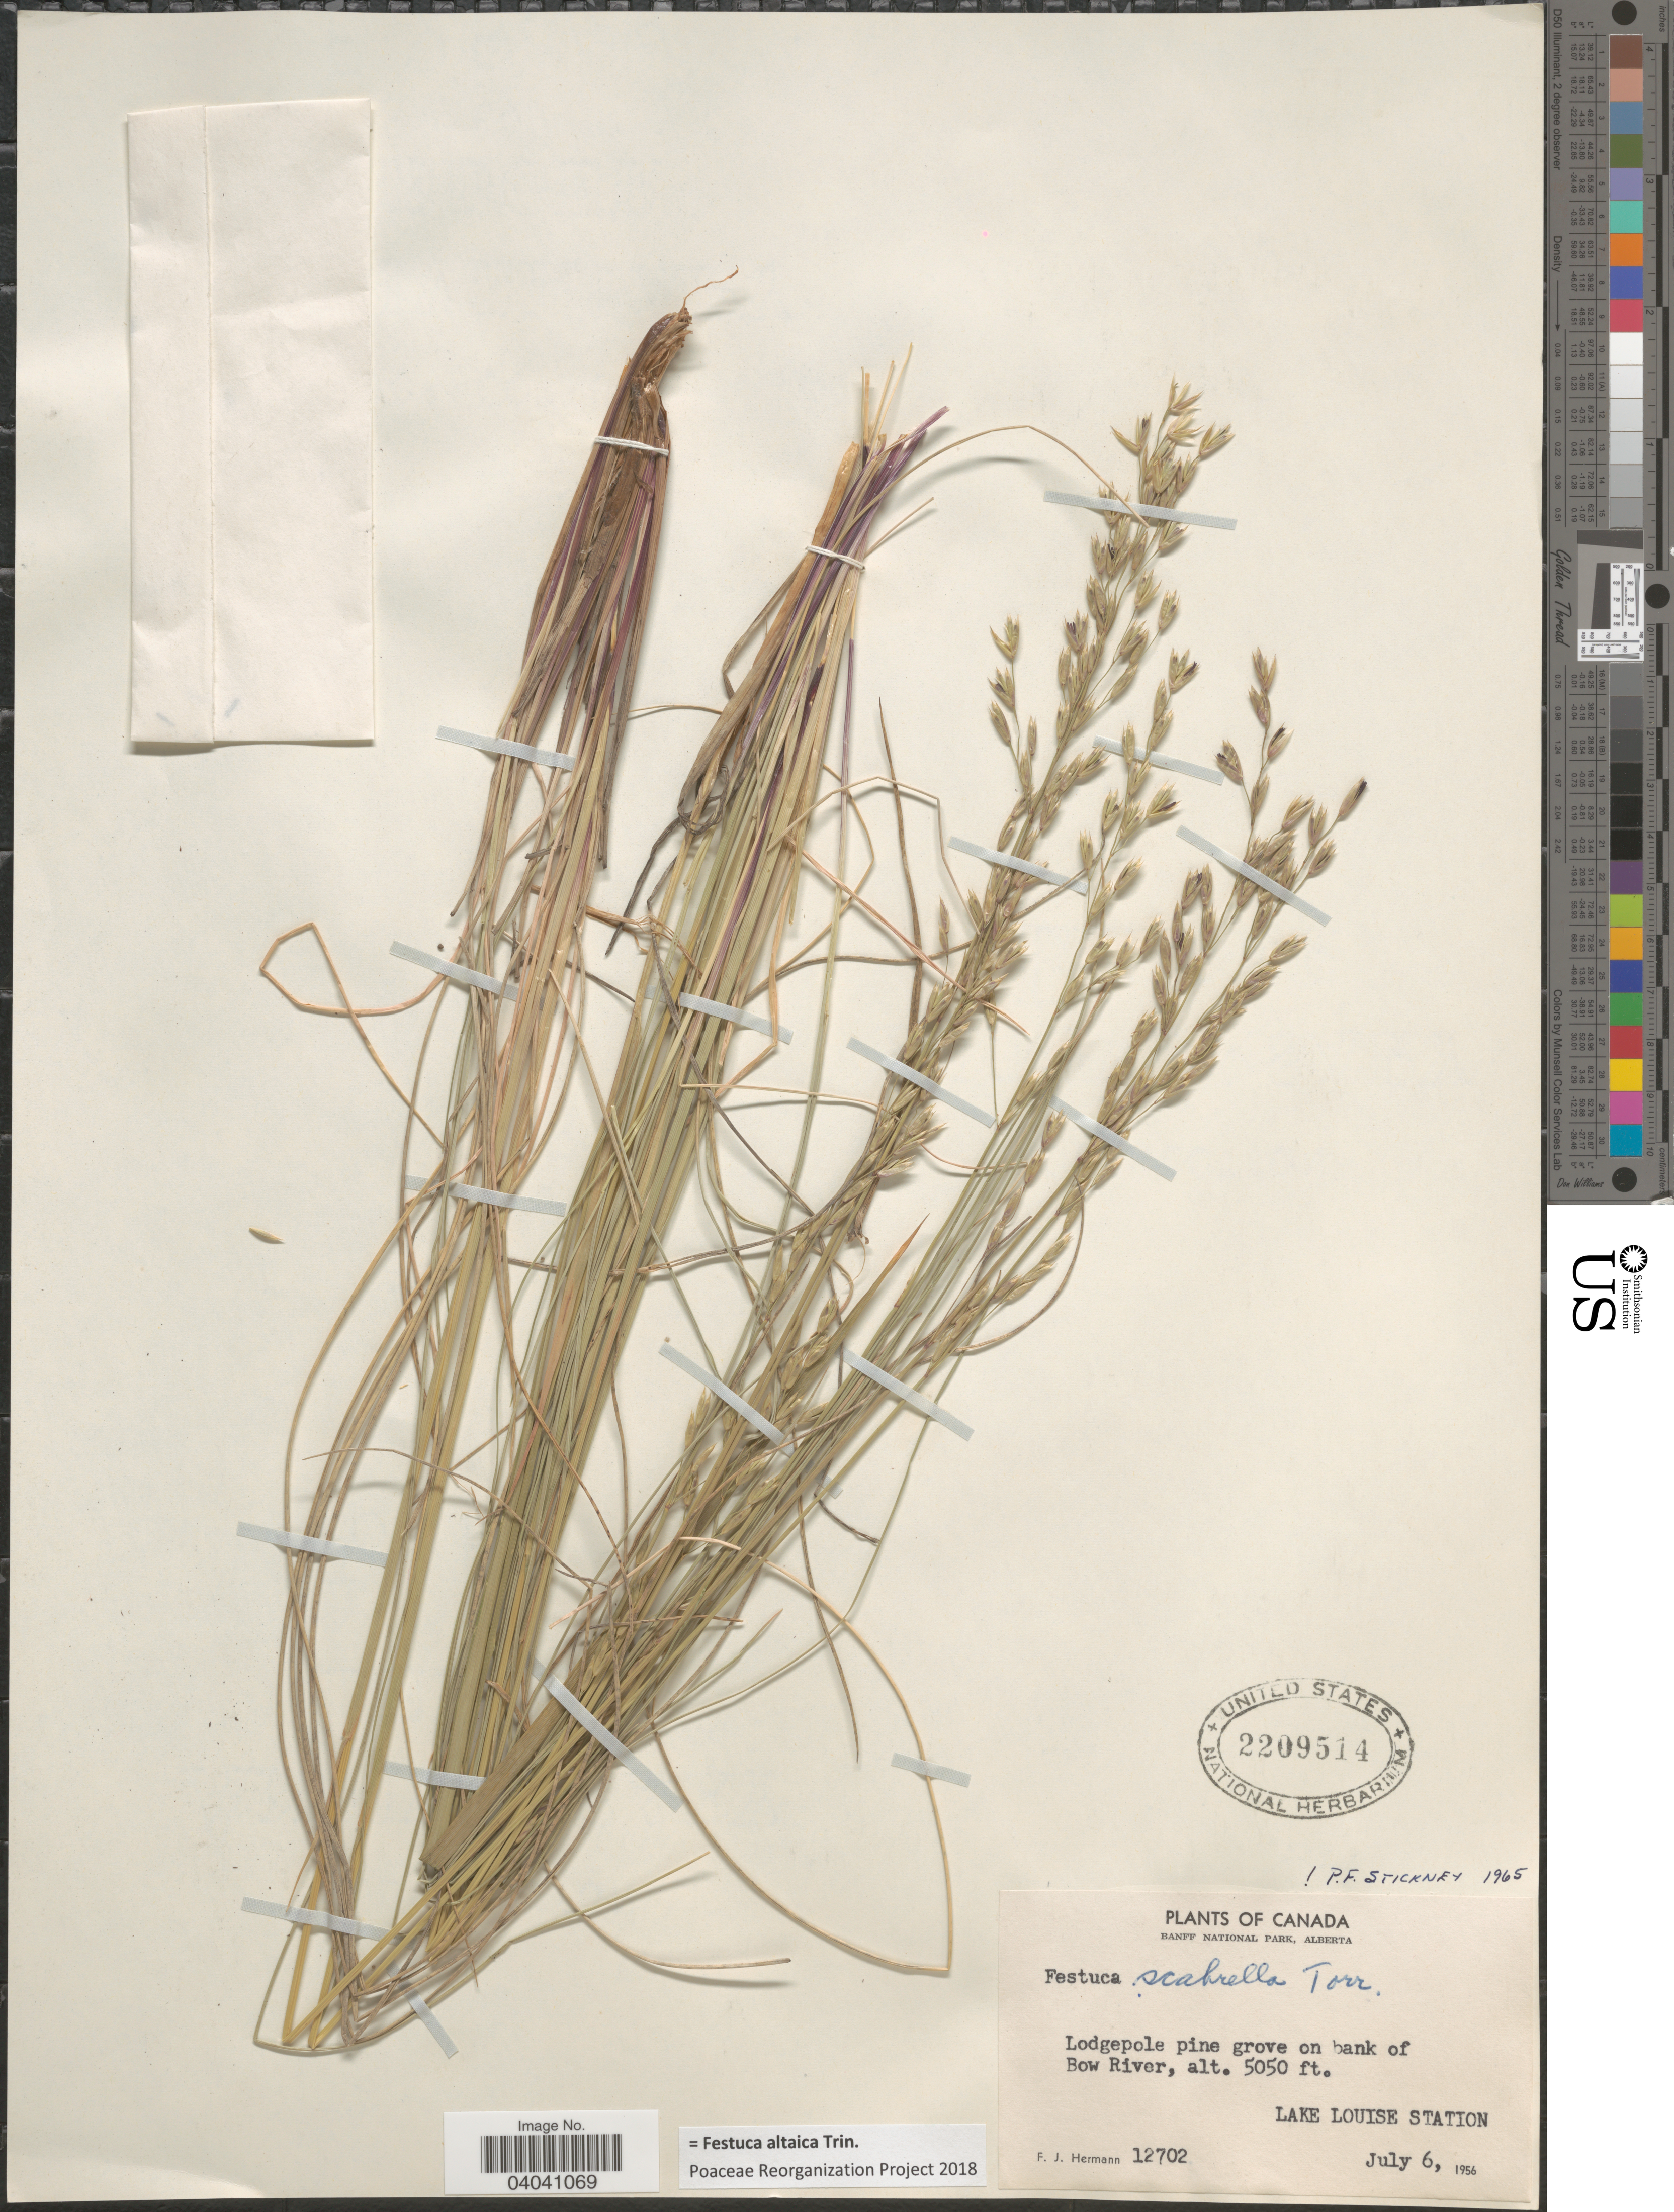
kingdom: Plantae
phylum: Tracheophyta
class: Liliopsida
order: Poales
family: Poaceae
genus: Festuca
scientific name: Festuca altaica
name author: Trin.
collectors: F. J. Hermann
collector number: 12702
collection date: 1956-07-06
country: Canada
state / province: Alberta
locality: Banff National Park. Lodgepole pine grove on bank of Bow River. Lake Louise Station.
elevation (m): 1539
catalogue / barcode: US 2209514